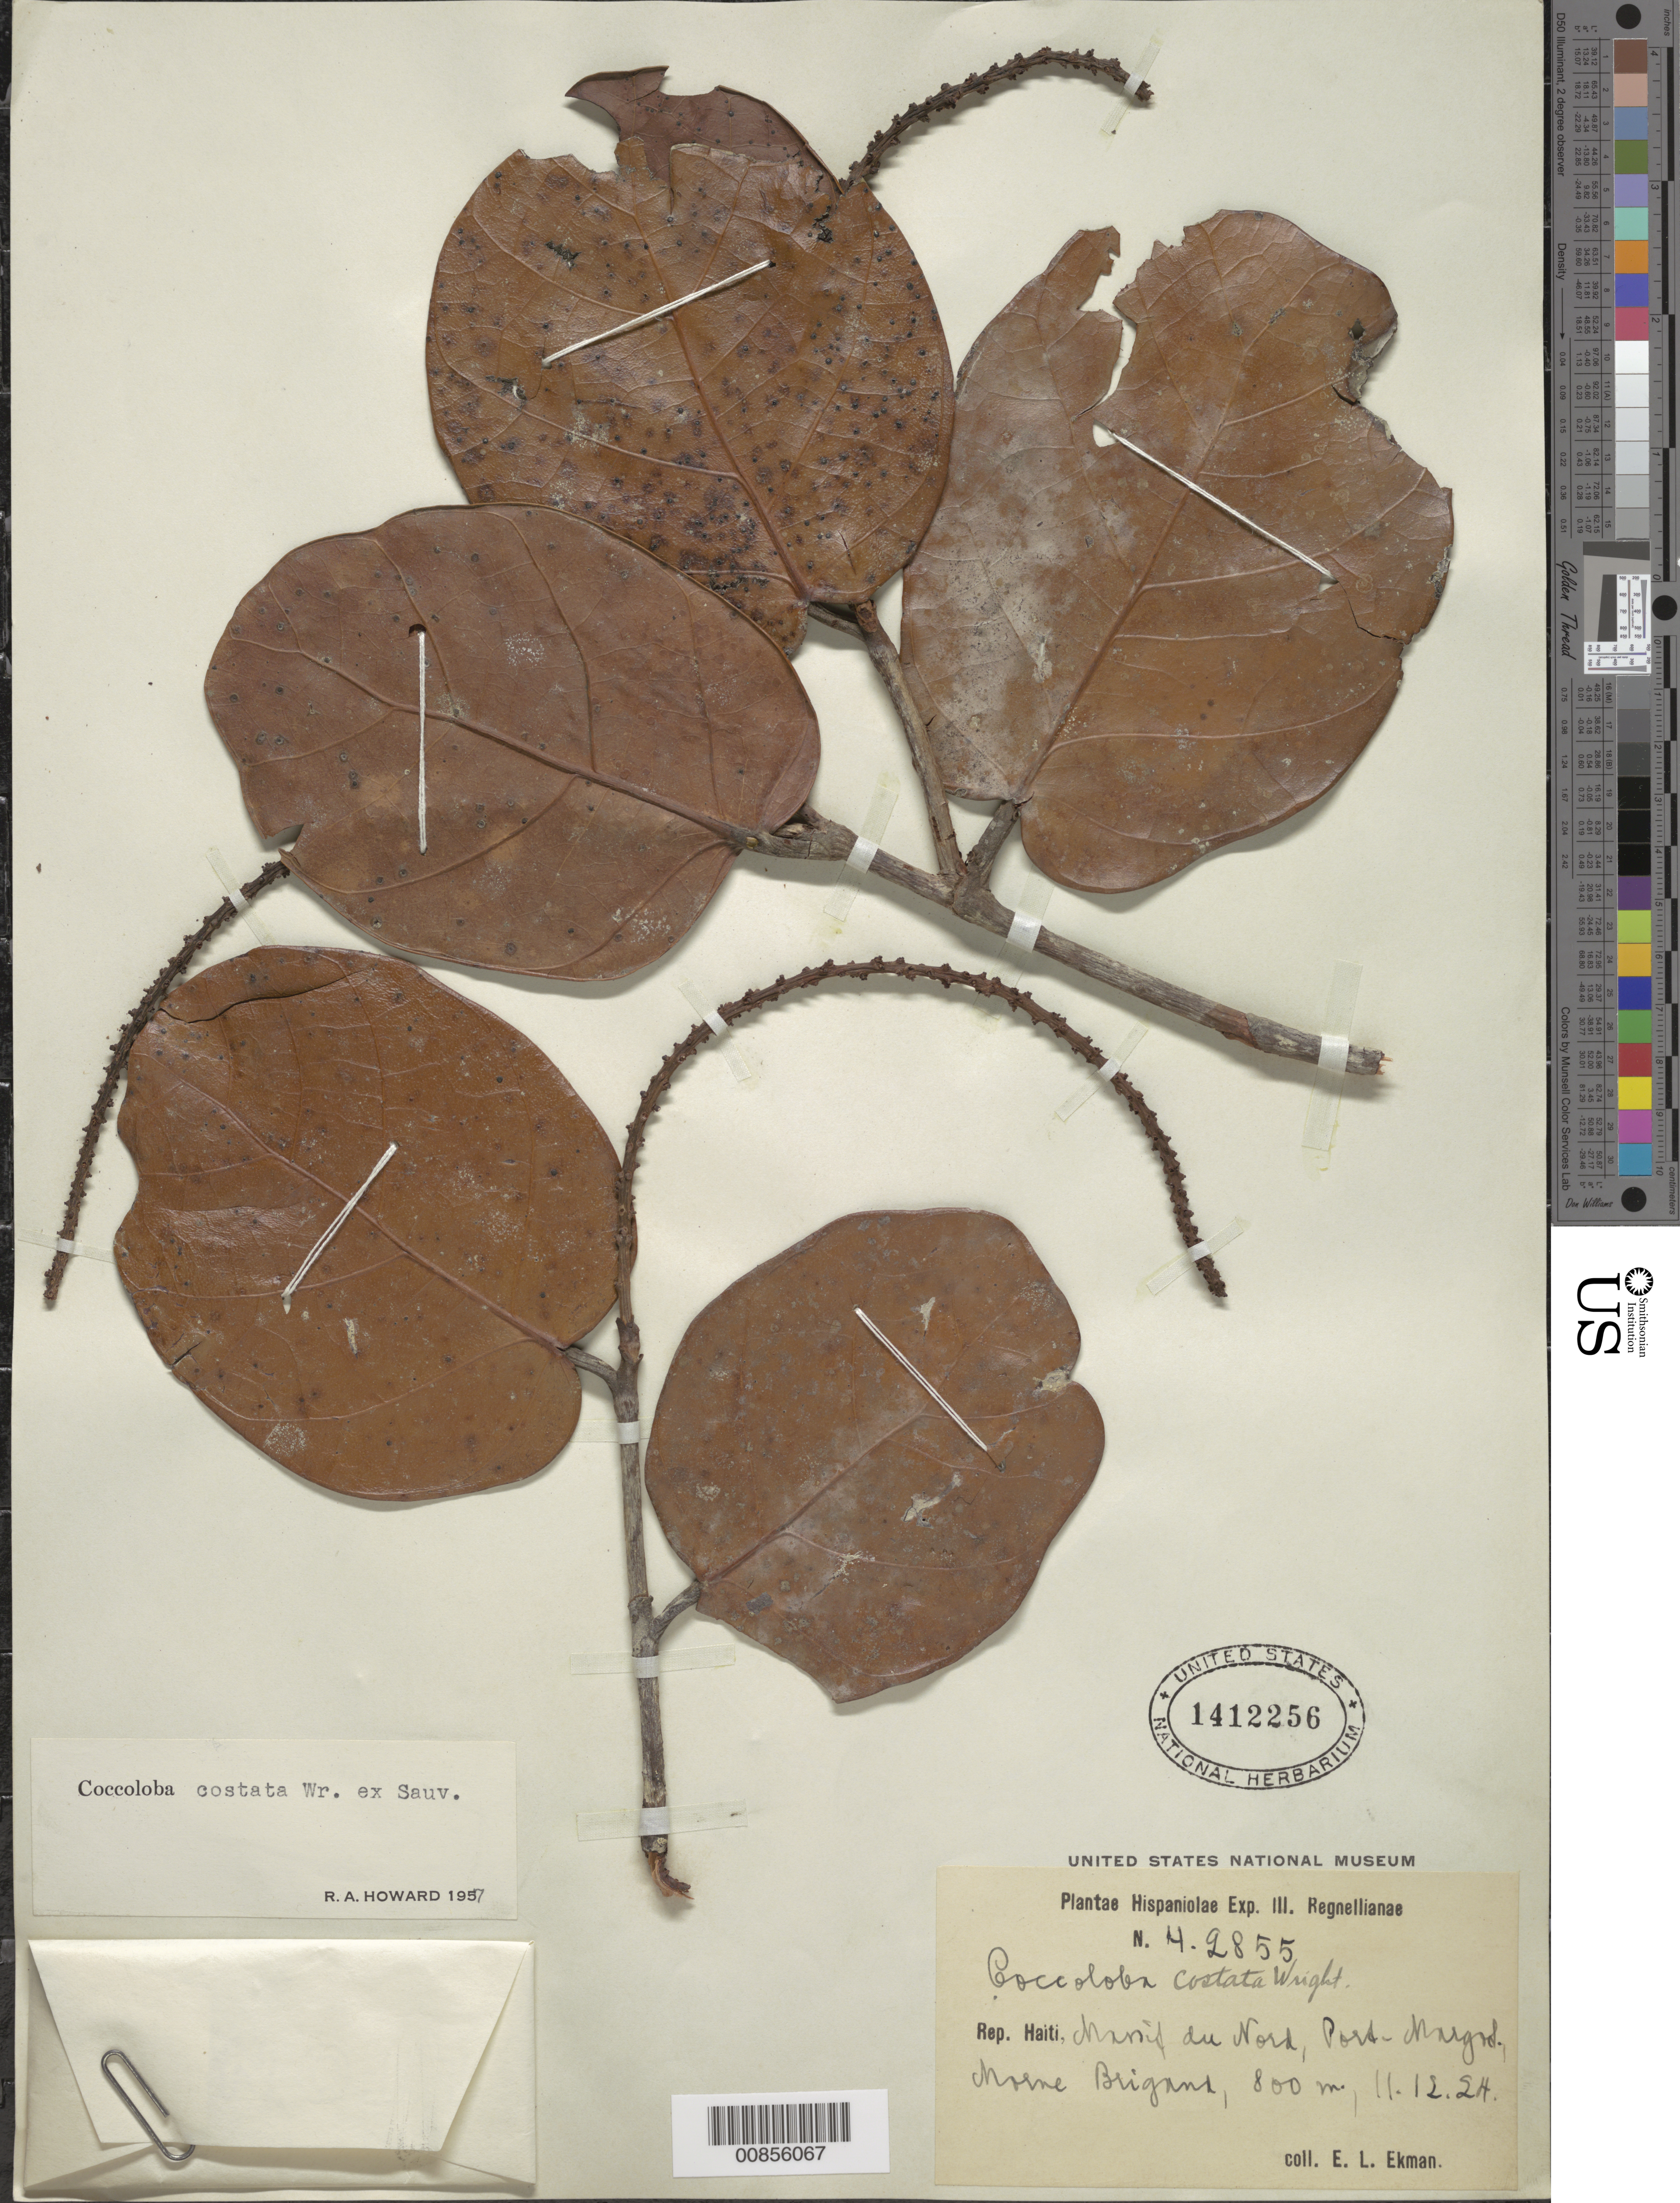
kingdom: Plantae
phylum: Tracheophyta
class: Magnoliopsida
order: Caryophyllales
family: Polygonaceae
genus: Coccoloba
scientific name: Coccoloba costata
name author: C. Wright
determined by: Howard, R. A.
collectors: E. L. Ekman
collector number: H 2855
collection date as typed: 11 Dec 1924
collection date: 1924-12-11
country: Haiti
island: Hispaniola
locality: Massif du Nord, Port-Margot, Morne Brigand.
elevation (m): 800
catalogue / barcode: US 1412256